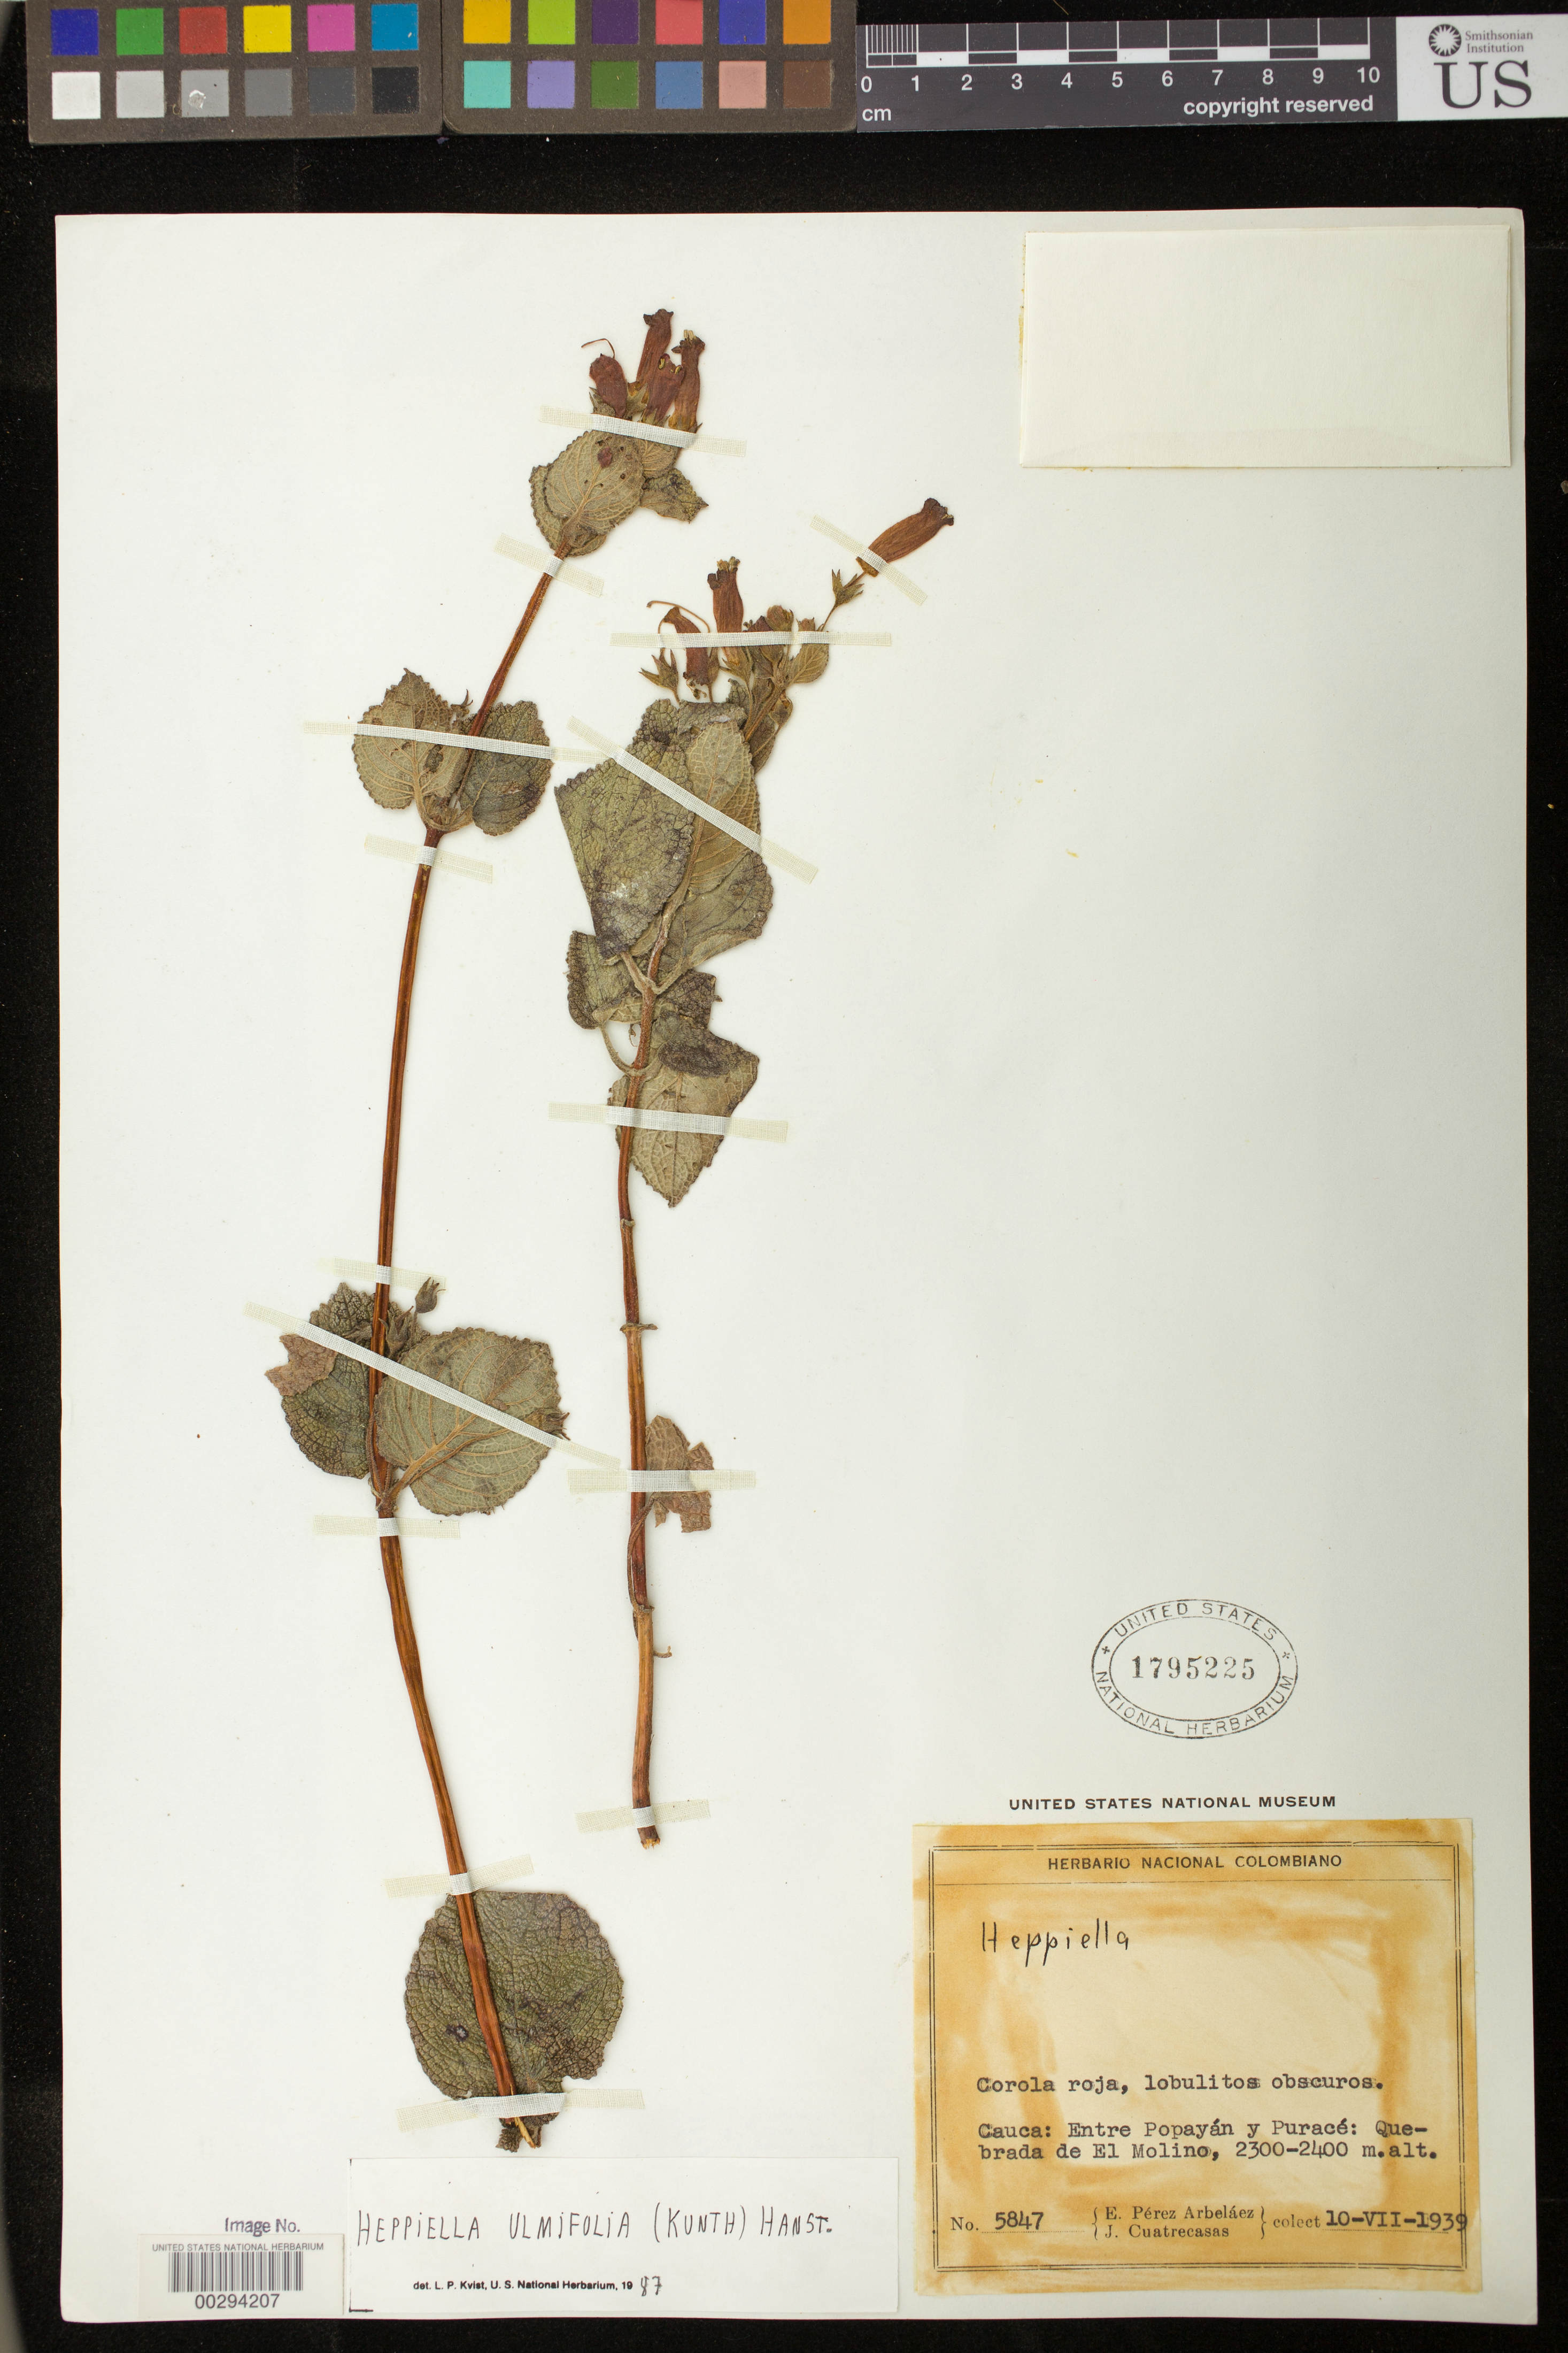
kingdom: Plantae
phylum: Tracheophyta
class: Magnoliopsida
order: Lamiales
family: Gesneriaceae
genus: Heppiella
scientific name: Heppiella ulmifolia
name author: (Kunth) Hanst.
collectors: E. Pérez Arbeláez & J. Cuatrecasas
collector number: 5847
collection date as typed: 10 Jul 1939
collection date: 1939-07-10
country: Colombia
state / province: Cauca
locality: Between Popayan and Purace, Quebrada de El Molino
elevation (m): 2300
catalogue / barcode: US 1795225